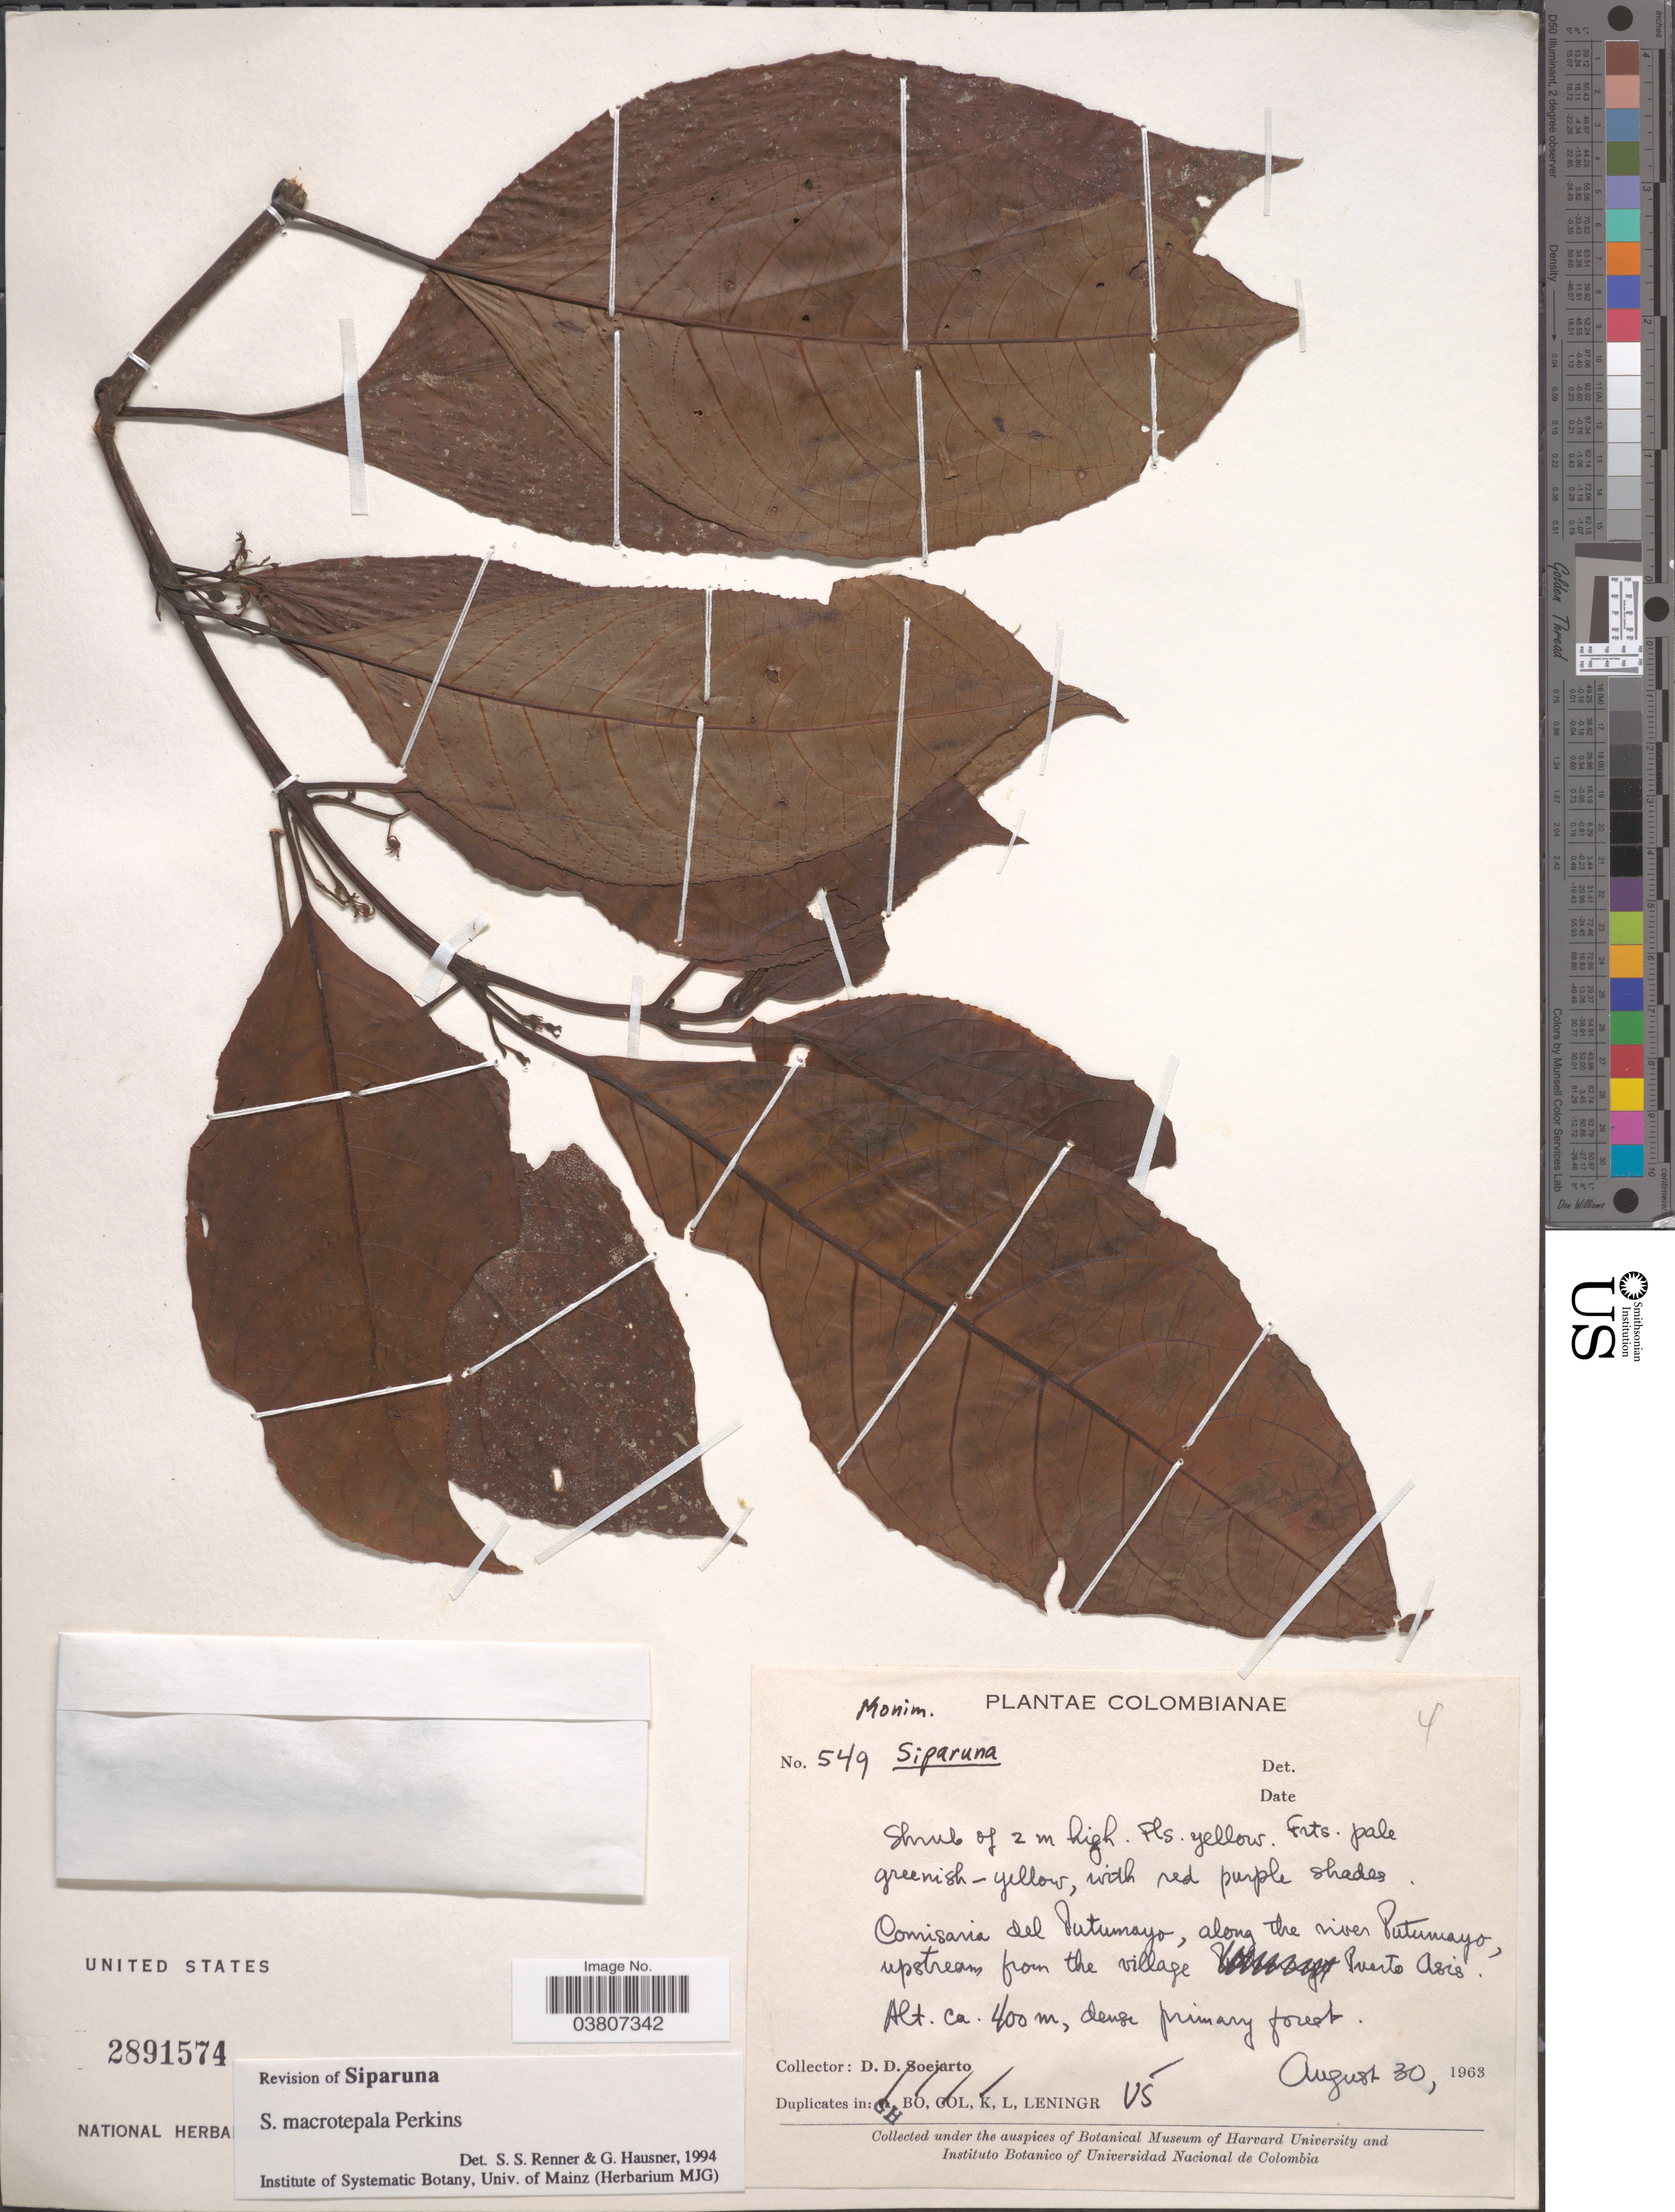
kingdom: Plantae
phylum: Tracheophyta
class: Magnoliopsida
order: Laurales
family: Siparunaceae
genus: Siparuna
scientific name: Siparuna macrotepala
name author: Perkins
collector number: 549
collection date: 1963-08-30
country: Colombia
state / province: Putumayo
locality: Comisaria del Putumayo, along the river Putumayo, upstream from the village Puerto Asis.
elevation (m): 400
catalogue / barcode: US 2891574